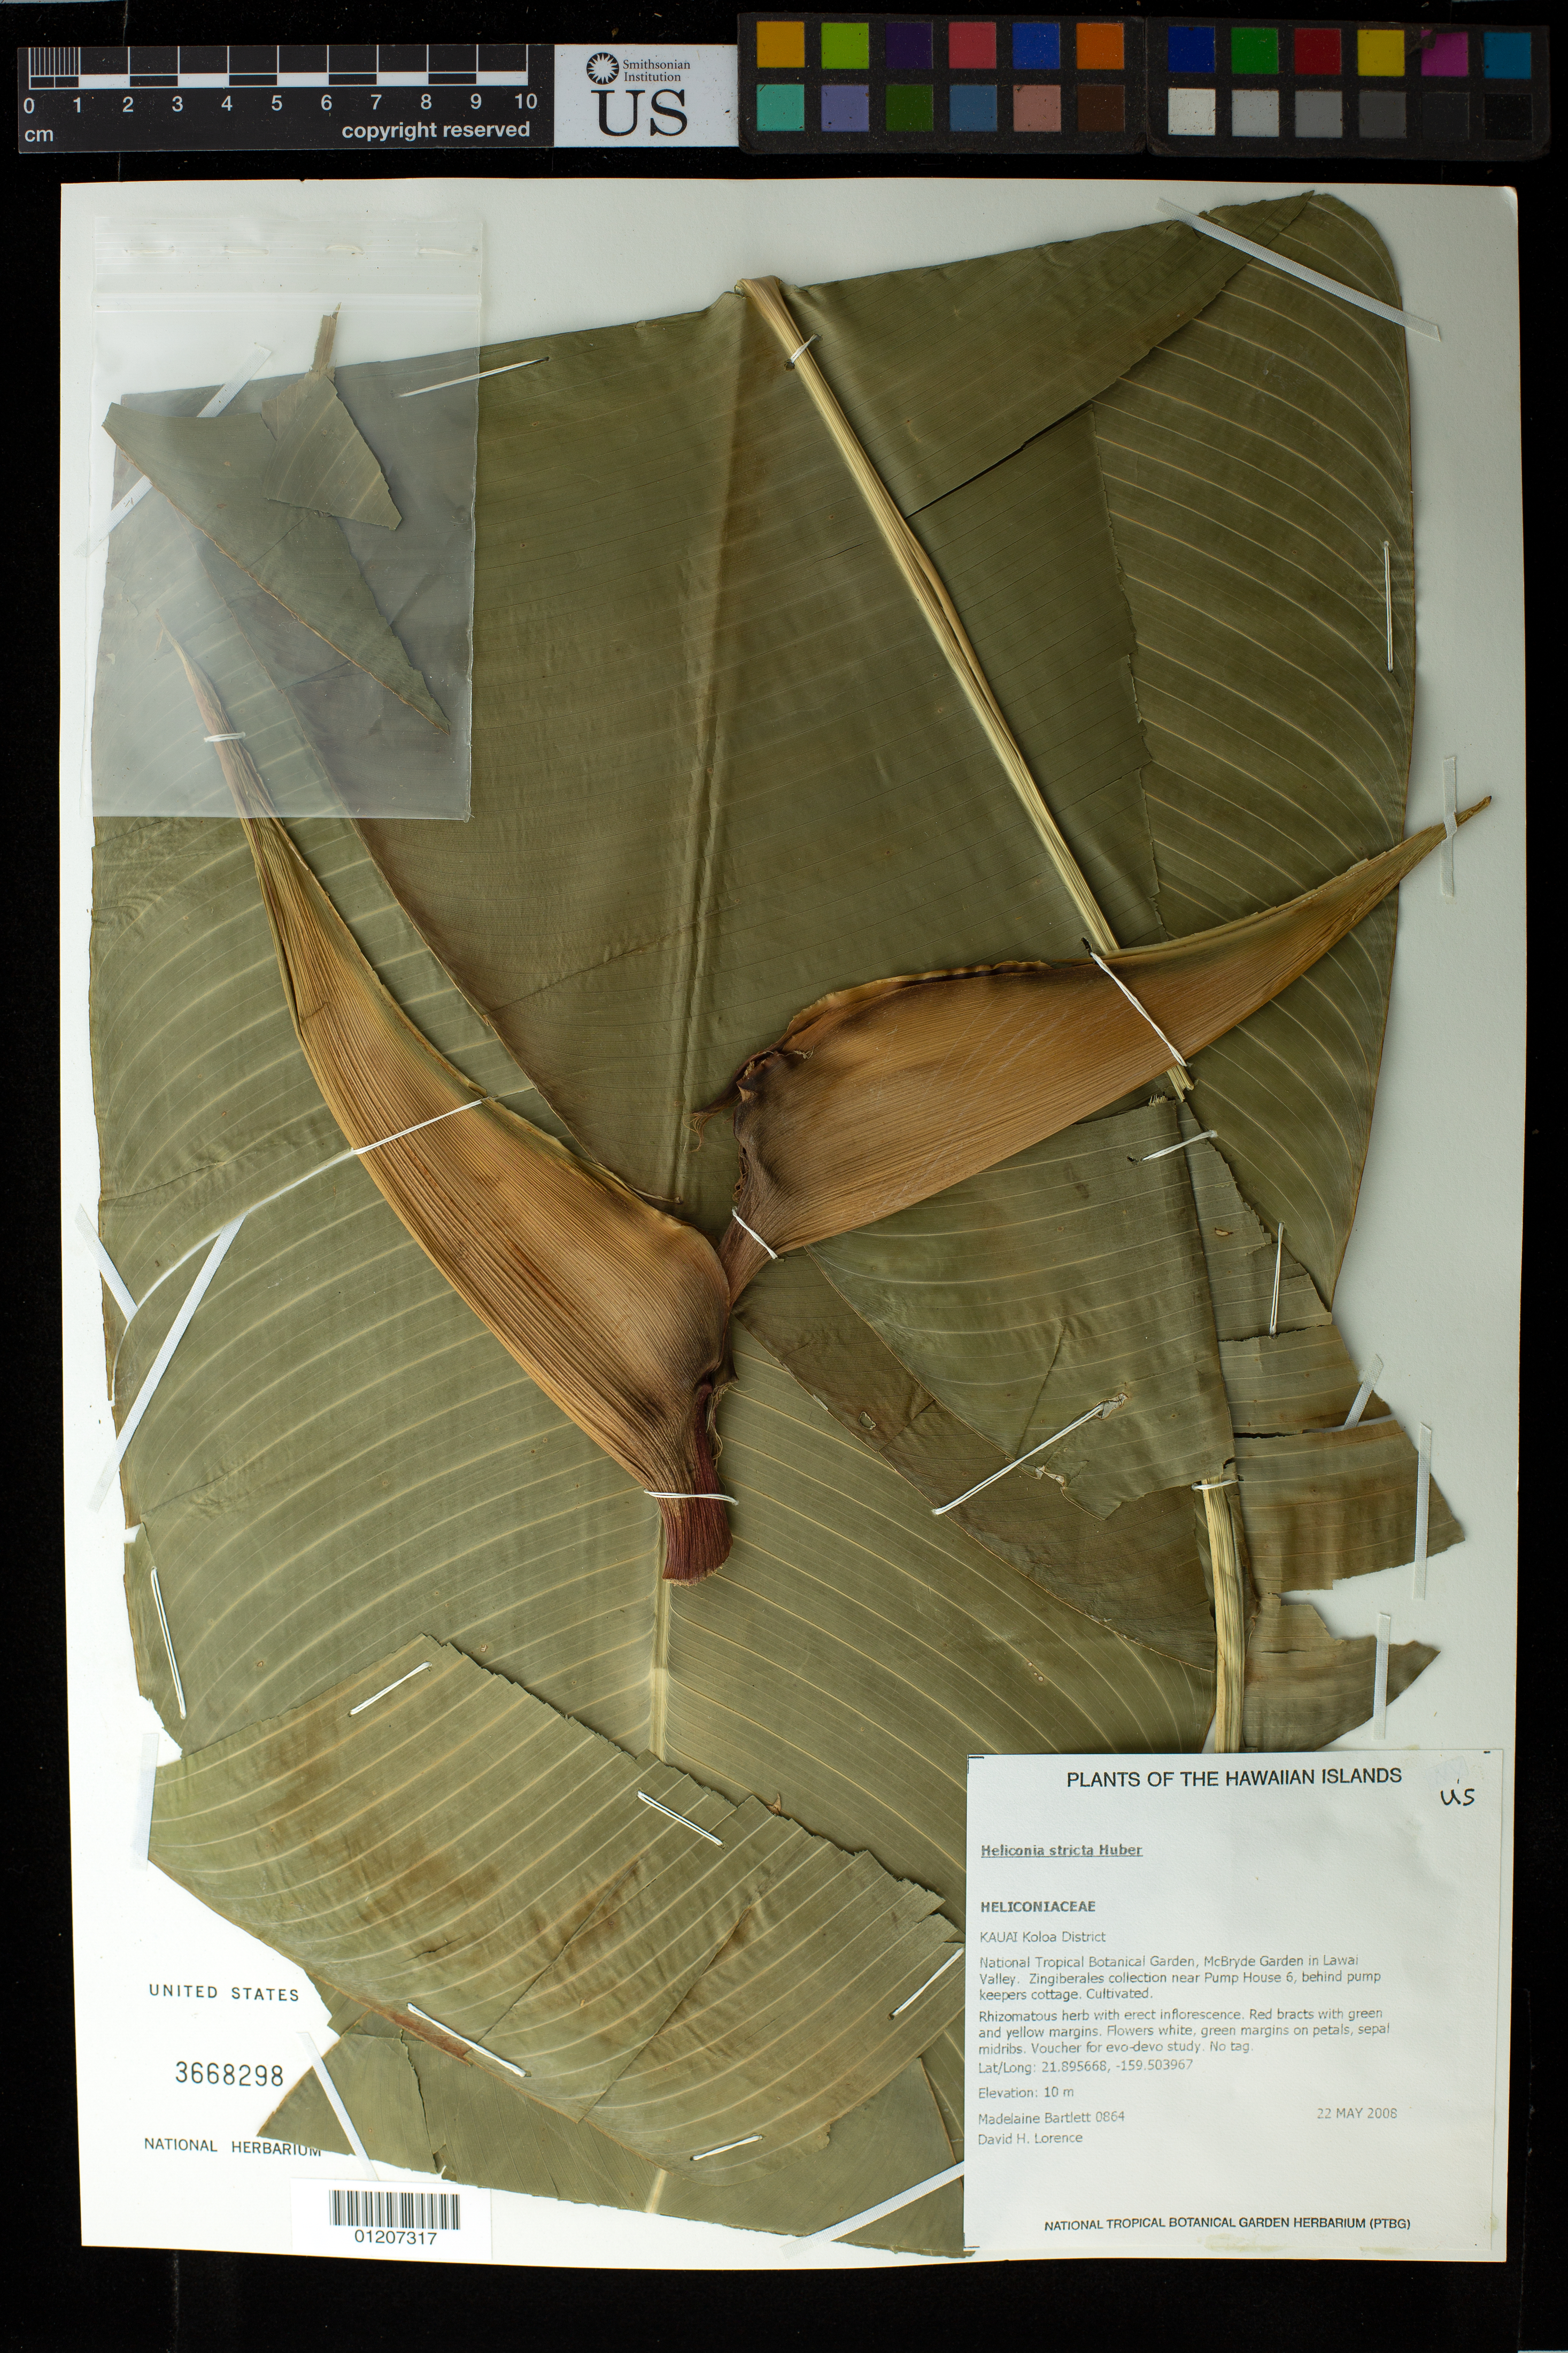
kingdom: Plantae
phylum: Tracheophyta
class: Liliopsida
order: Zingiberales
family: Heliconiaceae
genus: Heliconia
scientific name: Heliconia stricta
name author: Huber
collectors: M. Bartlett & D. Lorence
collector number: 864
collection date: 2008-05-22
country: United States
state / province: Hawaii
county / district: Kauai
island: Kaua'i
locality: National Tropical Botanical Garden, McBryde Garden in Lawai Valley, Zingiberales collection near Pump House 6, behind pump keepers cottage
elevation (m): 10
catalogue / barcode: US 3668298